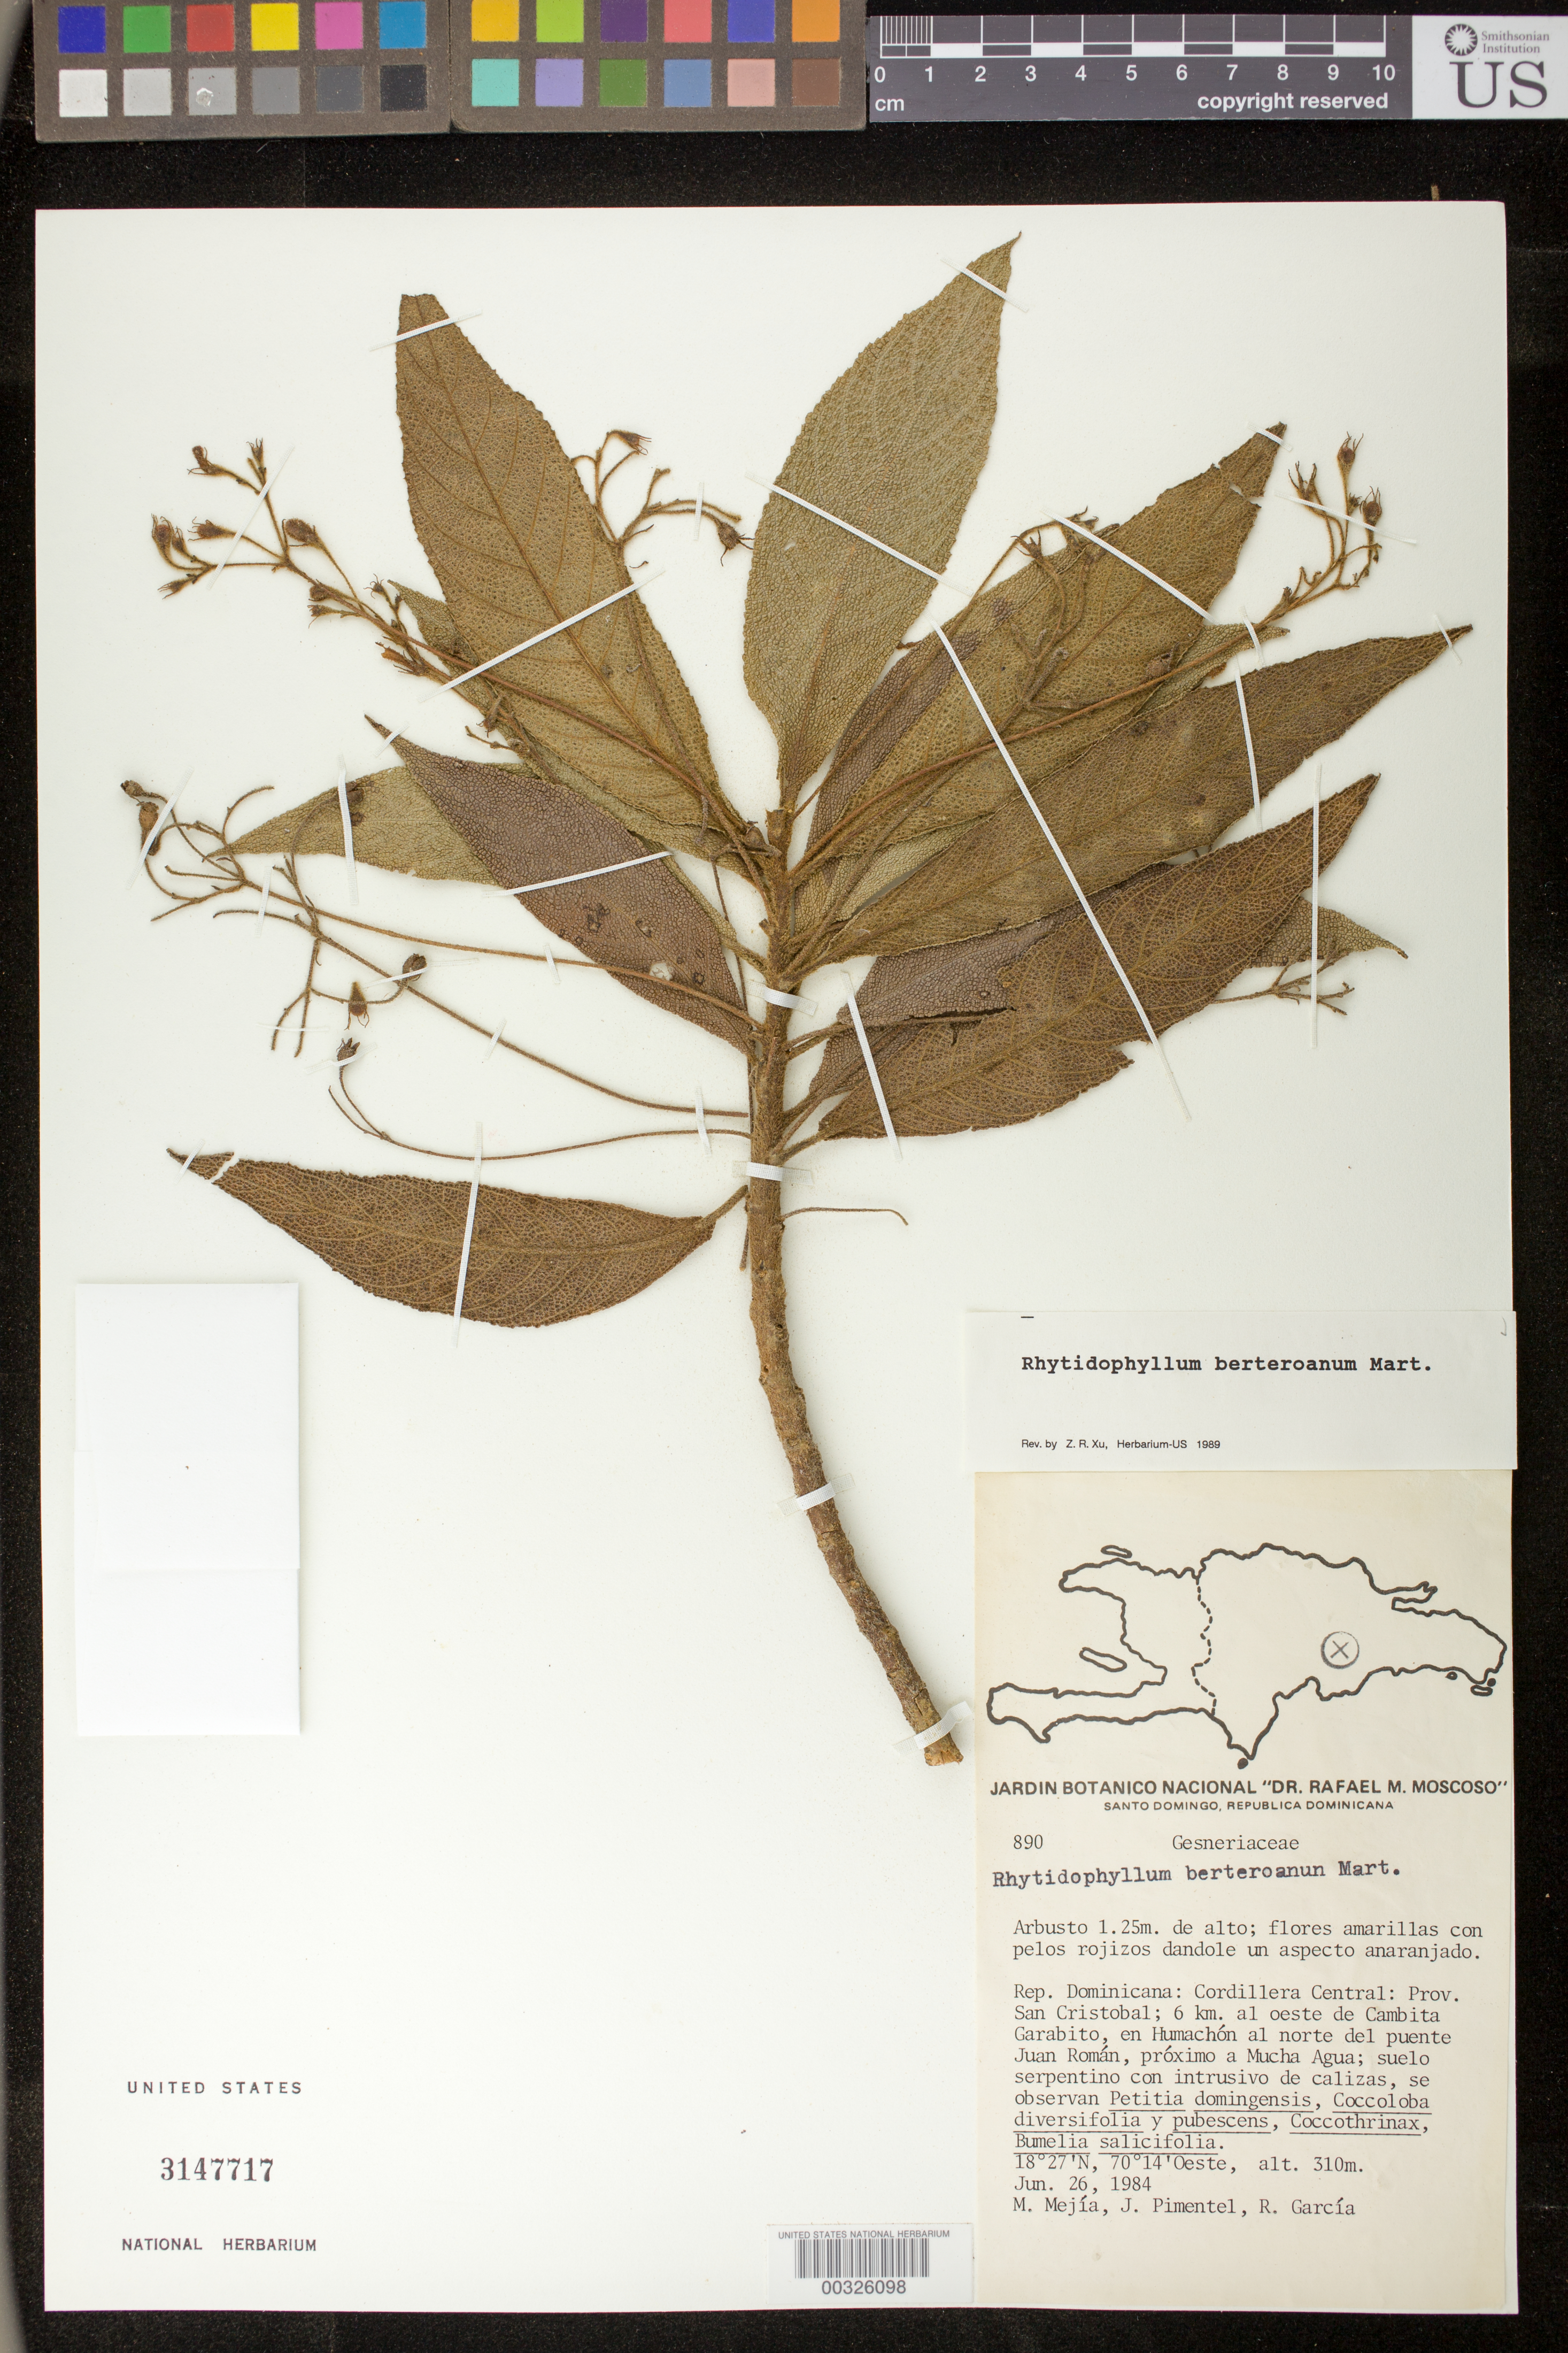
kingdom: Plantae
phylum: Tracheophyta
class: Magnoliopsida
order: Lamiales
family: Gesneriaceae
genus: Rhytidophyllum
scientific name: Rhytidophyllum berteroanum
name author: Mart.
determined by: Skog, Laurence E.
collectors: M. Mejia, J. Pimentel & R. García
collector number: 890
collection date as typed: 26 Jun 1984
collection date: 1984-06-26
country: Dominican Republic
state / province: San Cristóbal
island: Hispaniola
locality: Cordillera Central: 6 km al W de Cambita Garabito, en Humachón al N del puente Juan Román, próximo a Mucha Agua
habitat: Suelo serpentino con intrusivo de calizas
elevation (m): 310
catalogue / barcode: US 3147717